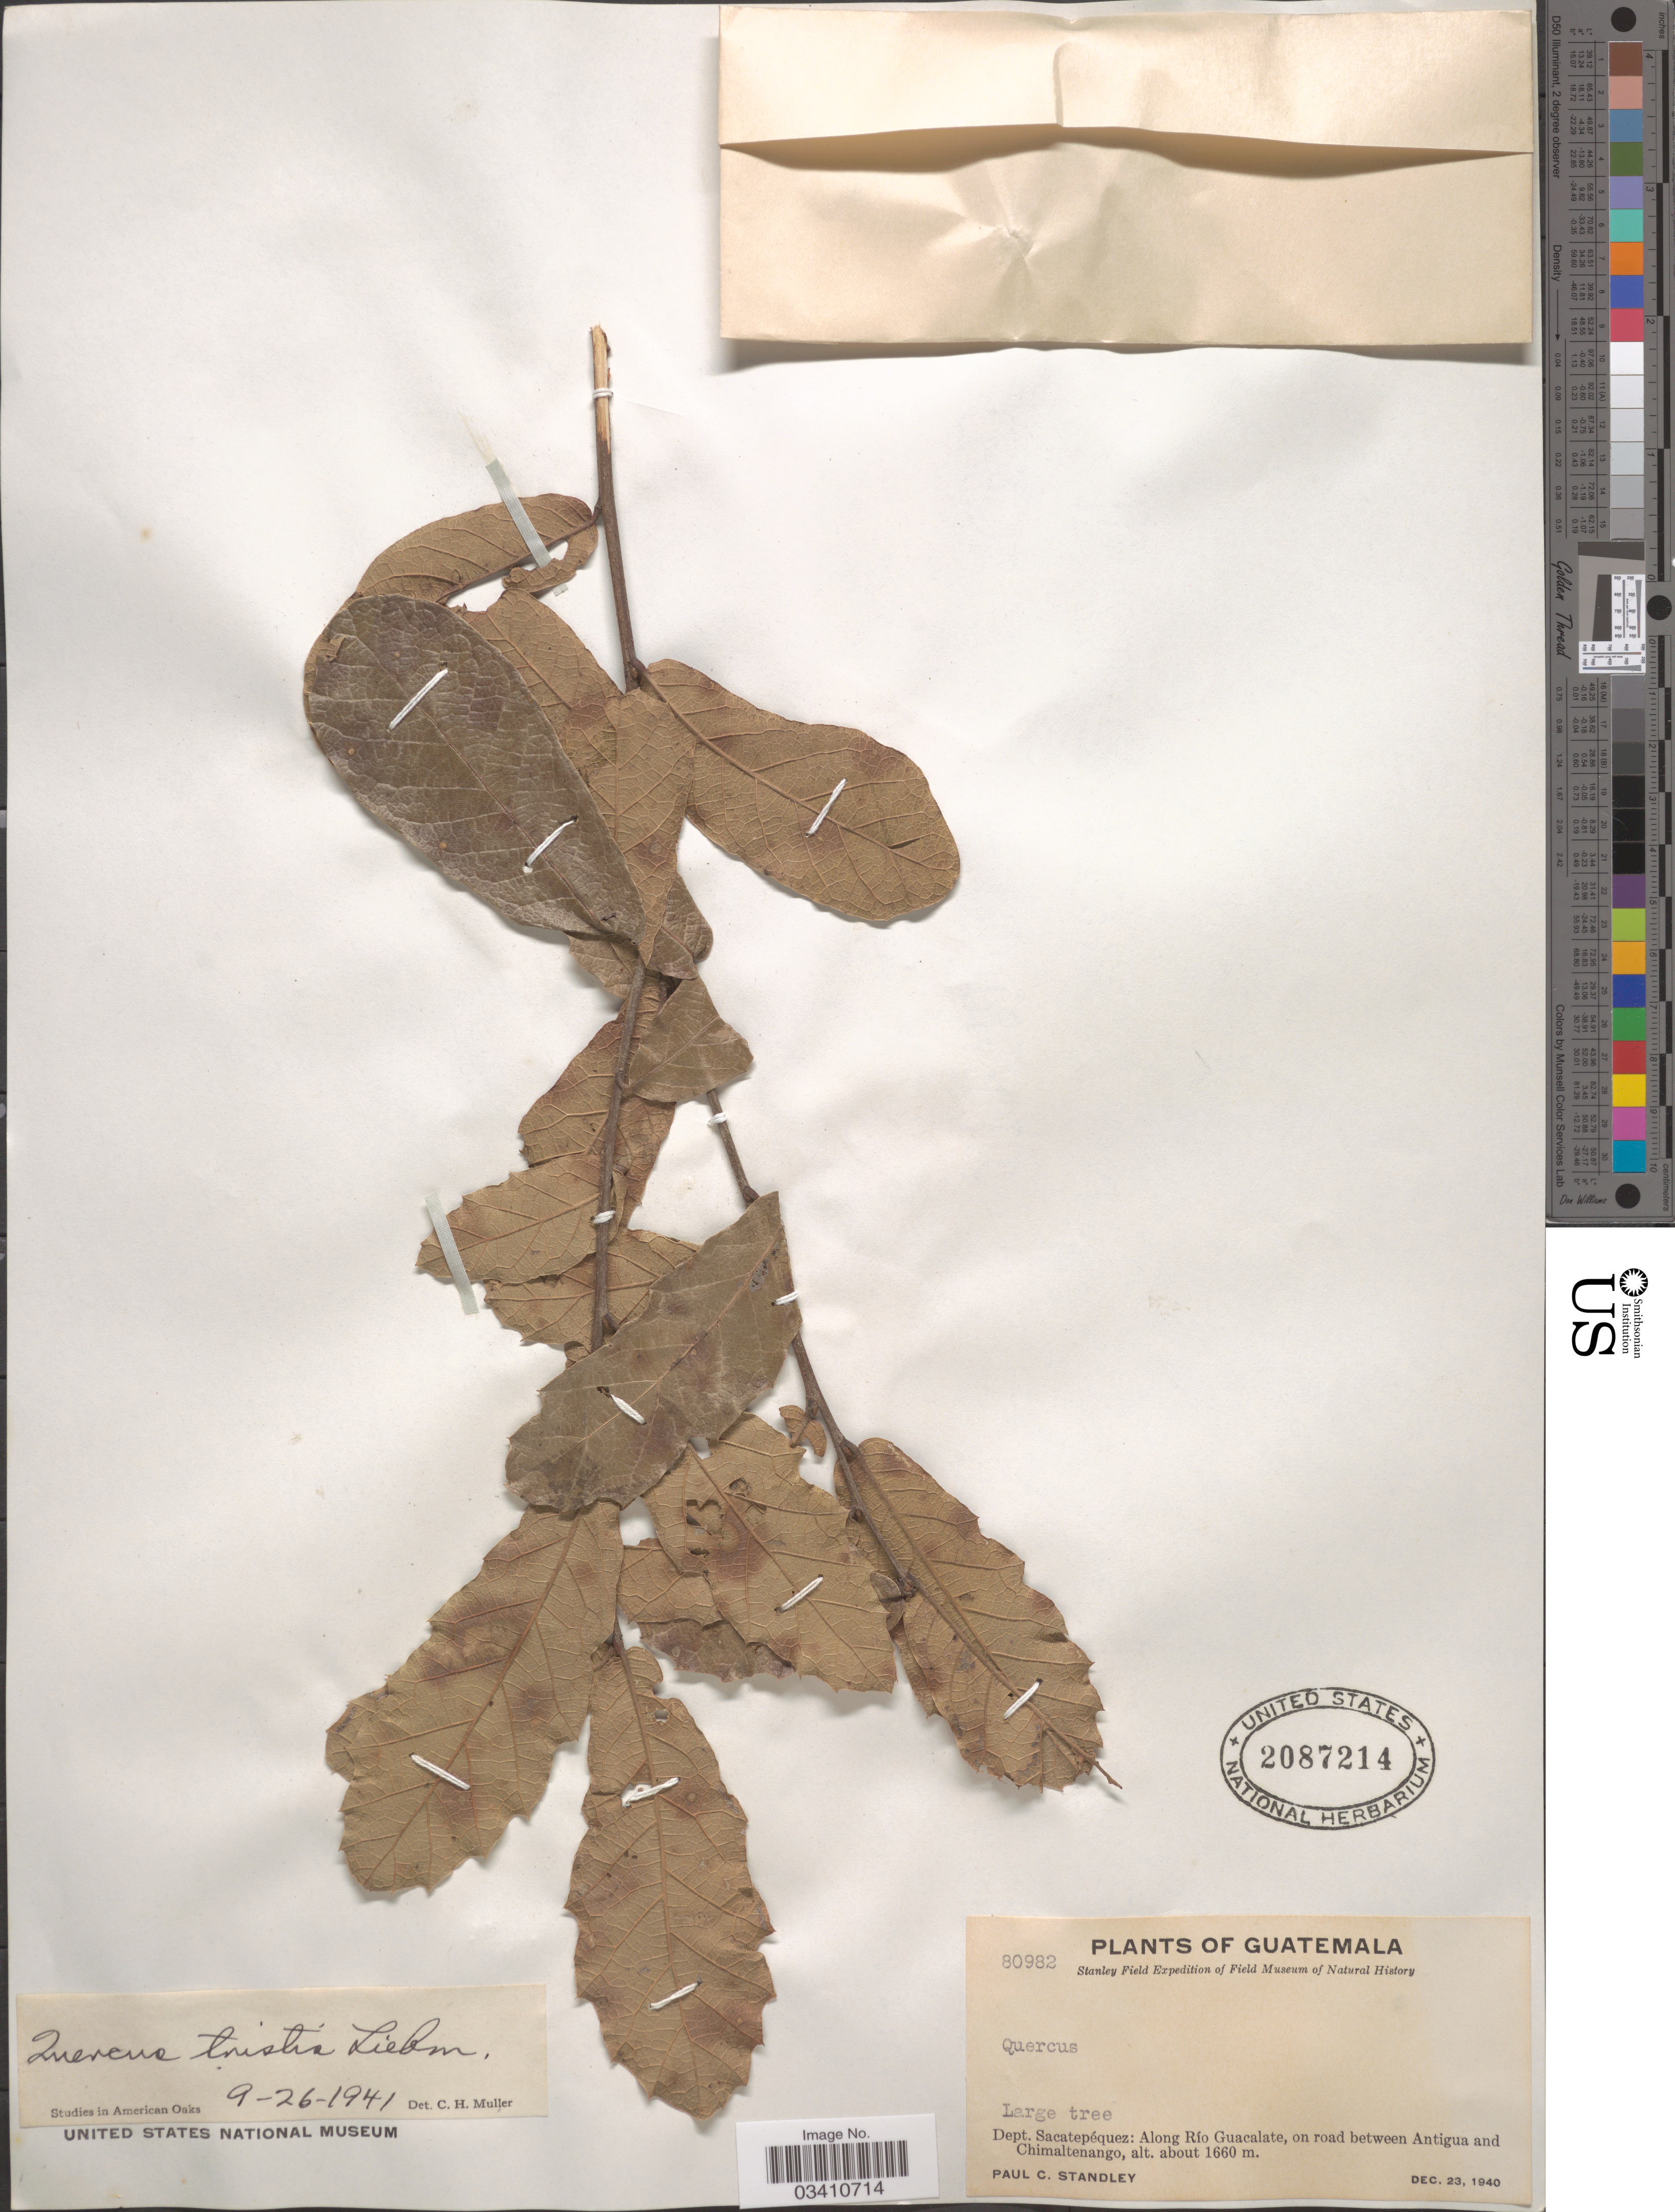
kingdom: Plantae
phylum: Tracheophyta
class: Magnoliopsida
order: Fagales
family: Fagaceae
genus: Quercus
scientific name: Quercus tristis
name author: Liebm.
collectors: P. C. Standley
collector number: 80982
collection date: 1940-12-23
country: Guatemala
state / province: Sacatepéquez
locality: Dept. Sacatepéquez: Along Río Guacalate, on road between Antigua and Chimaltenango.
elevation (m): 1660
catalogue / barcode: US 2087214